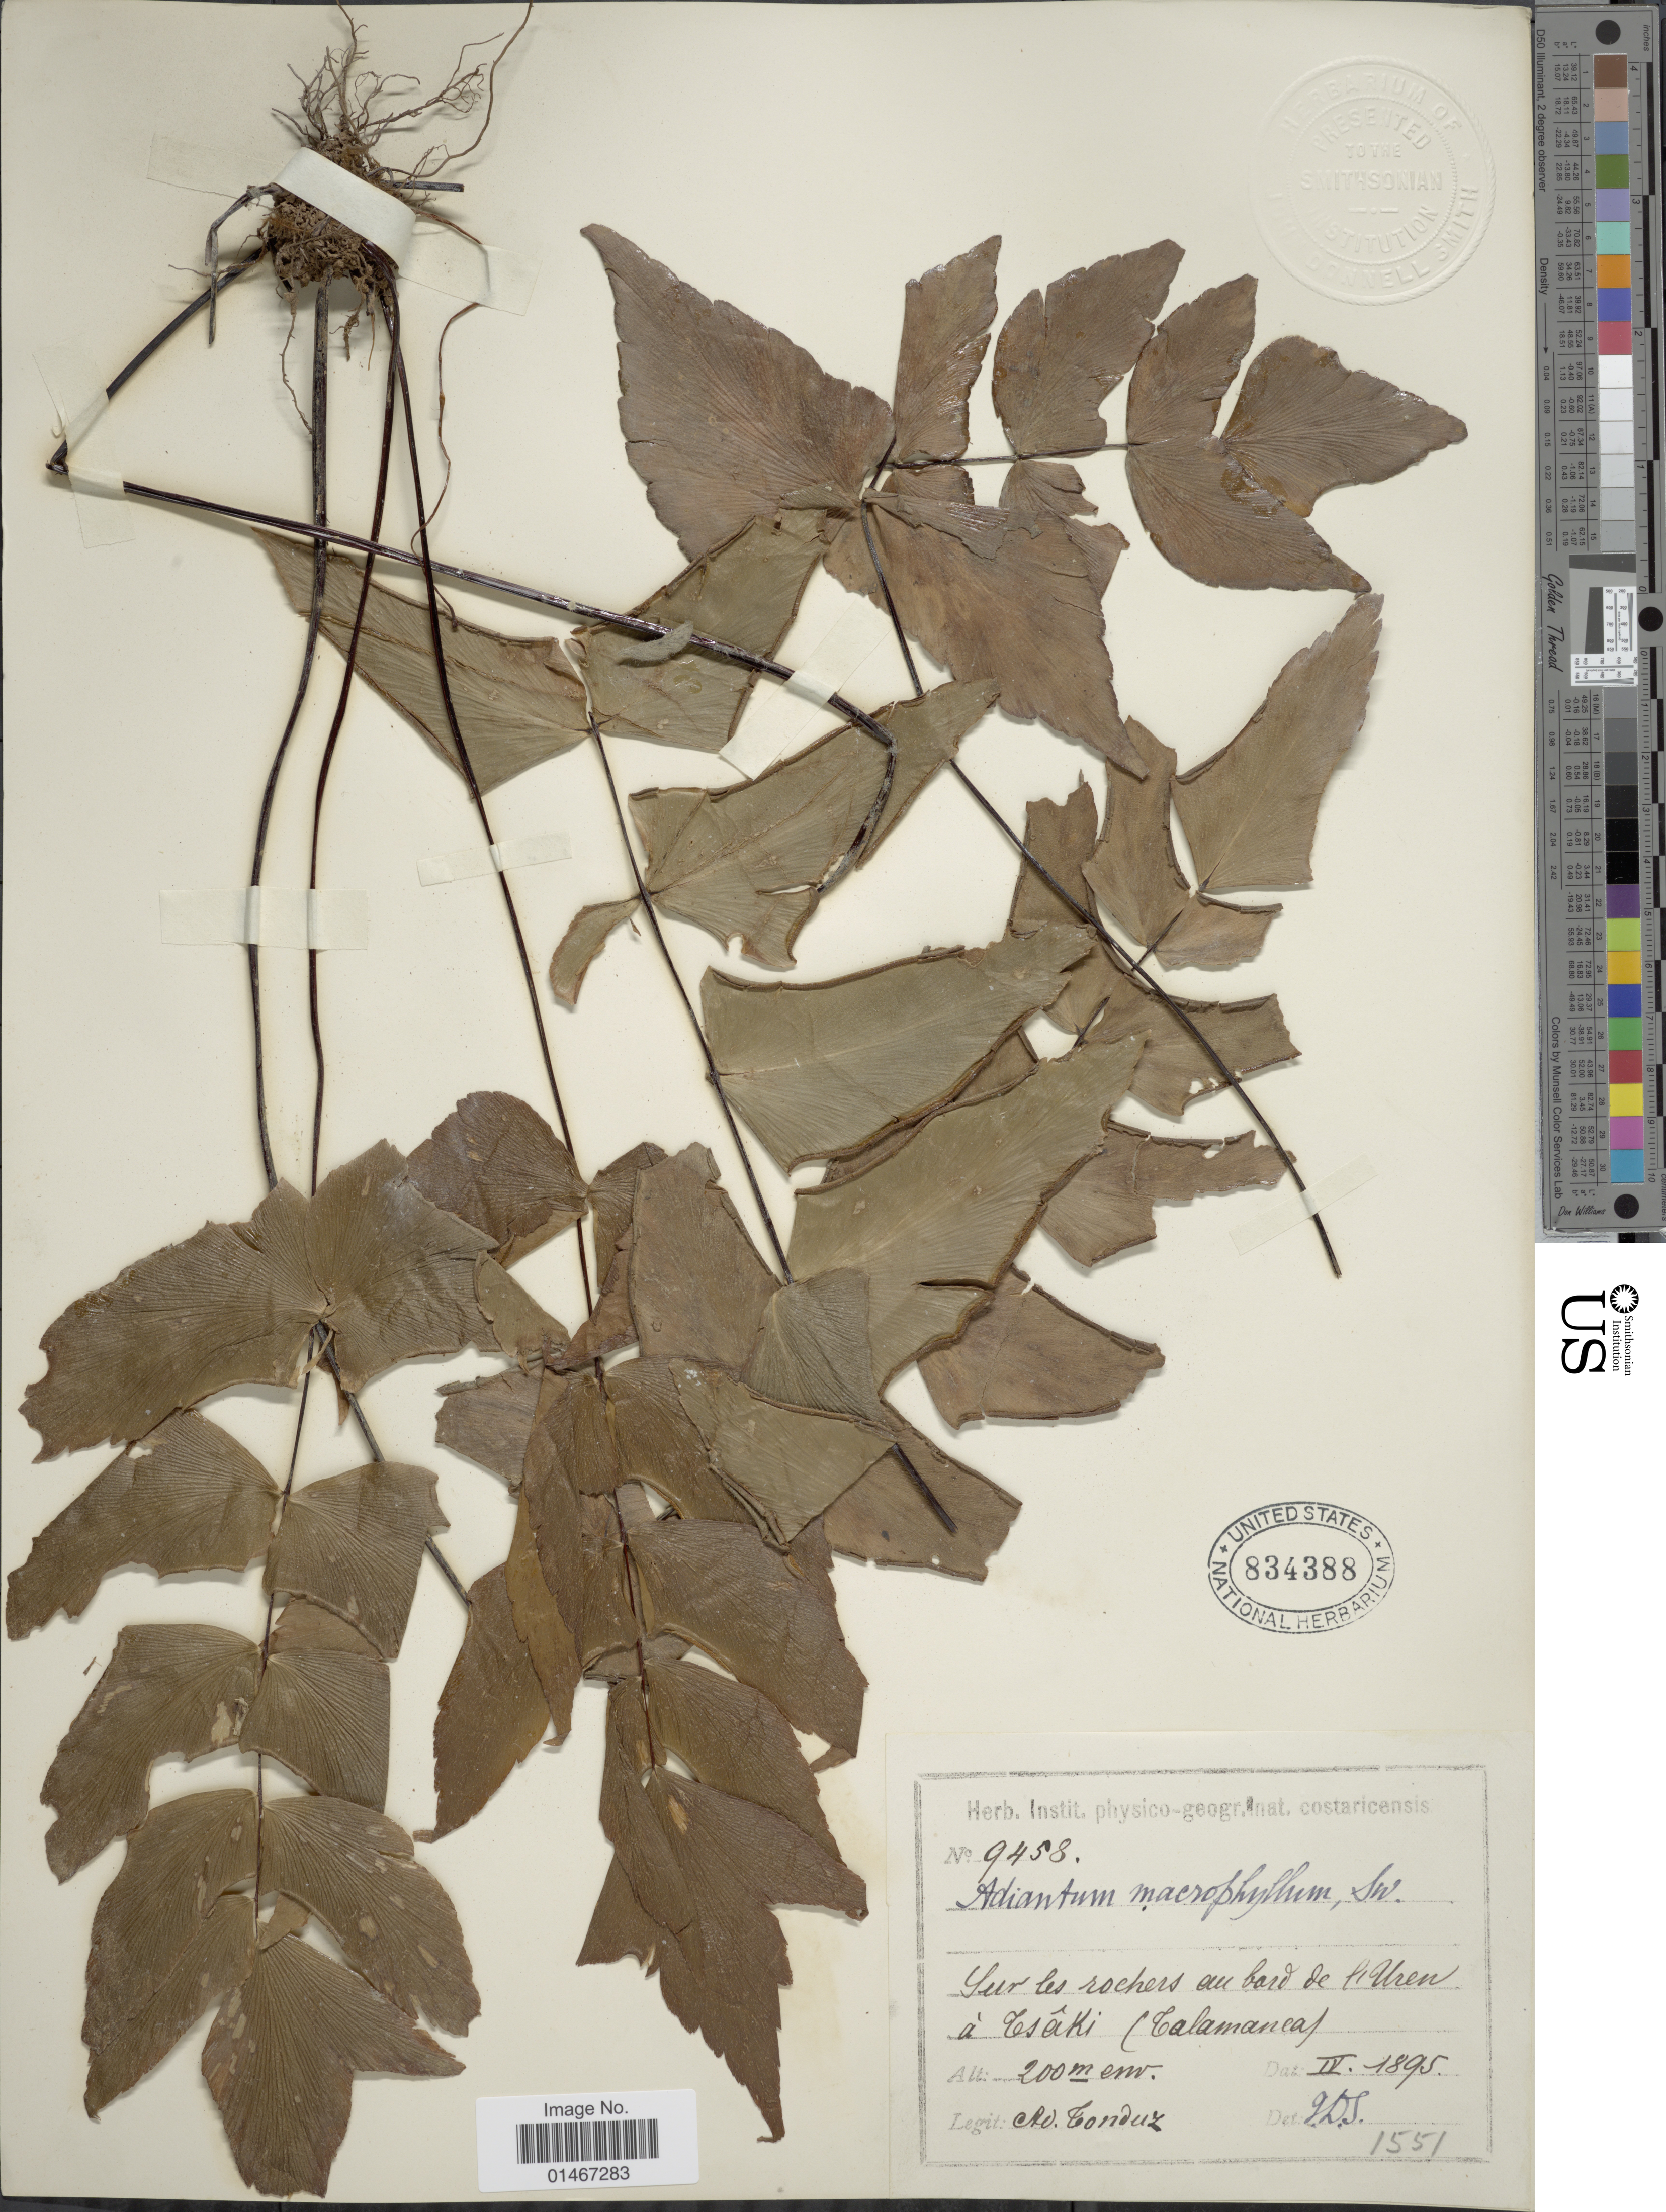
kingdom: Plantae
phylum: Tracheophyta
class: Polypodiopsida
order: Polypodiales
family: Pteridaceae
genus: Adiantum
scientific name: Adiantum macrophyllum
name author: Sw.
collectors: A. Tonduz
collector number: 9458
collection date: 1895-04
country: Costa Rica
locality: Sur les rochers au bord e l'Uren a Tsaki (Talamanca).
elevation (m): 200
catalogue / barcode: US 834388